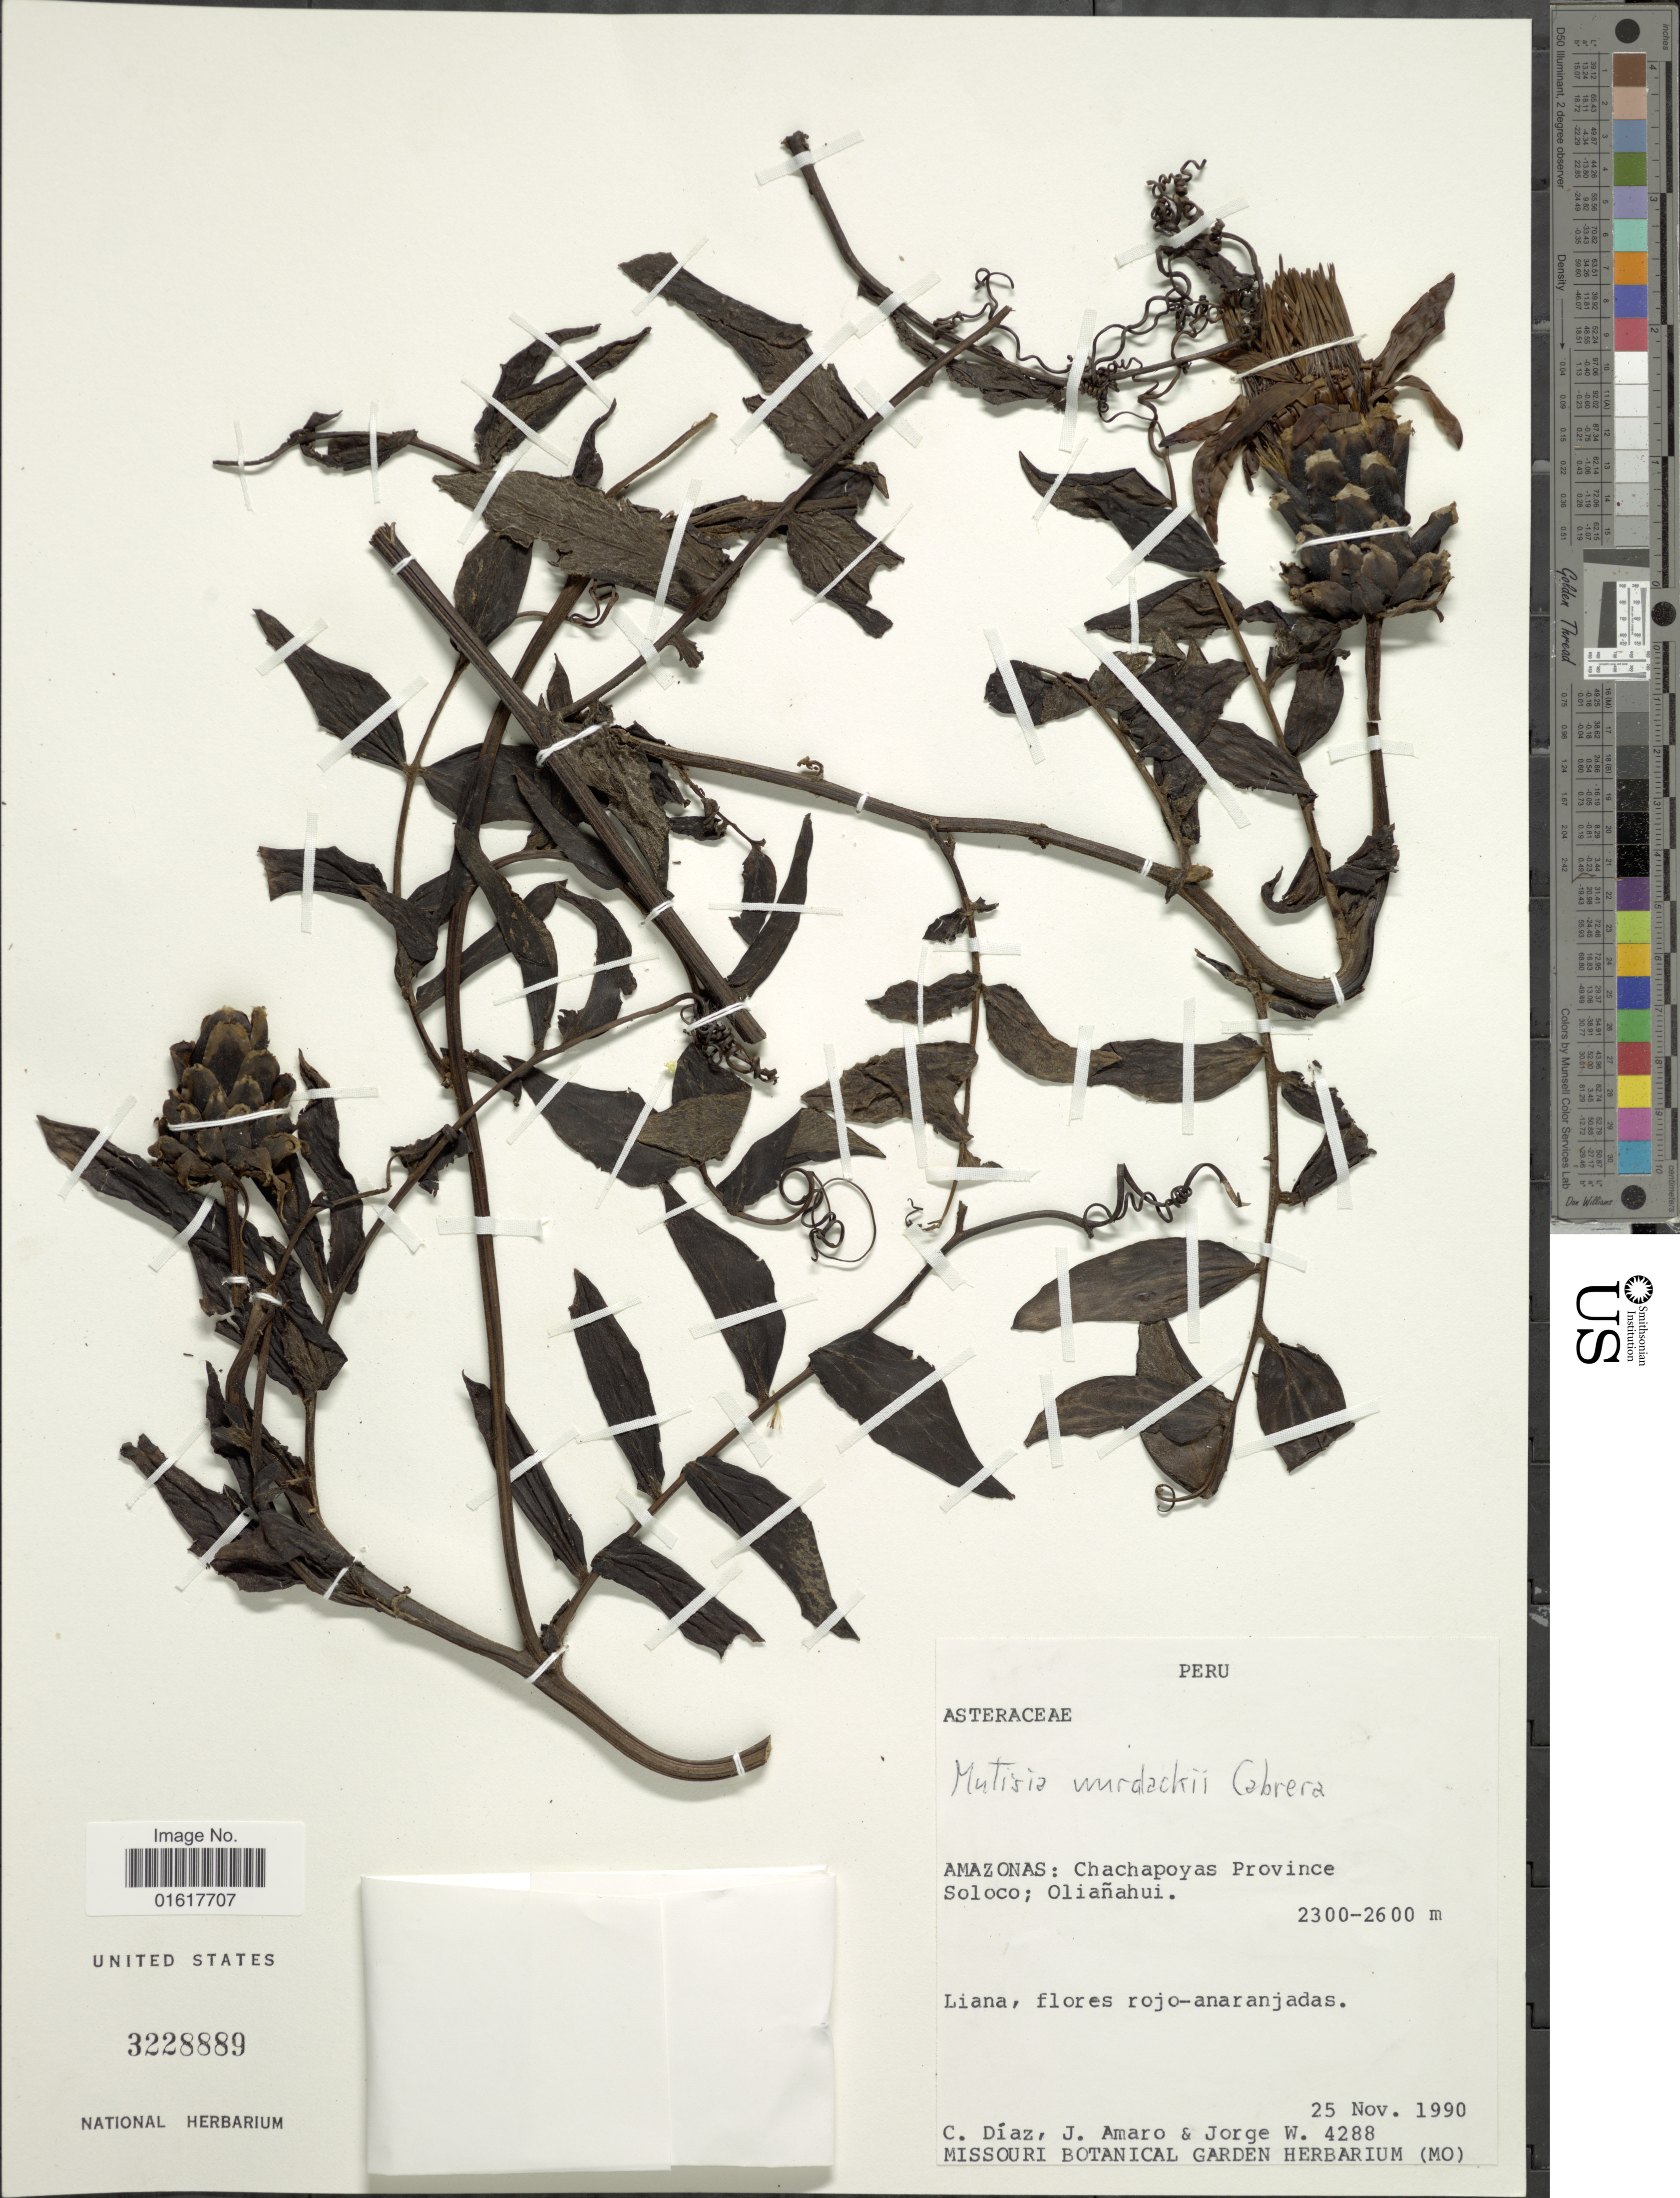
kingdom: Plantae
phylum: Tracheophyta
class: Magnoliopsida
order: Asterales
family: Asteraceae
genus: Mutisia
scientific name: Mutisia wurdackii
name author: Cabrera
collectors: C. Díaz, J. Amaro & W. Jorge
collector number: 4288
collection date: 1990-11-25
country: Peru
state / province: Amazonas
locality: Chachapoyas Province. Soloco; Oliañahui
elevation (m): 2300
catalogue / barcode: US 3228889